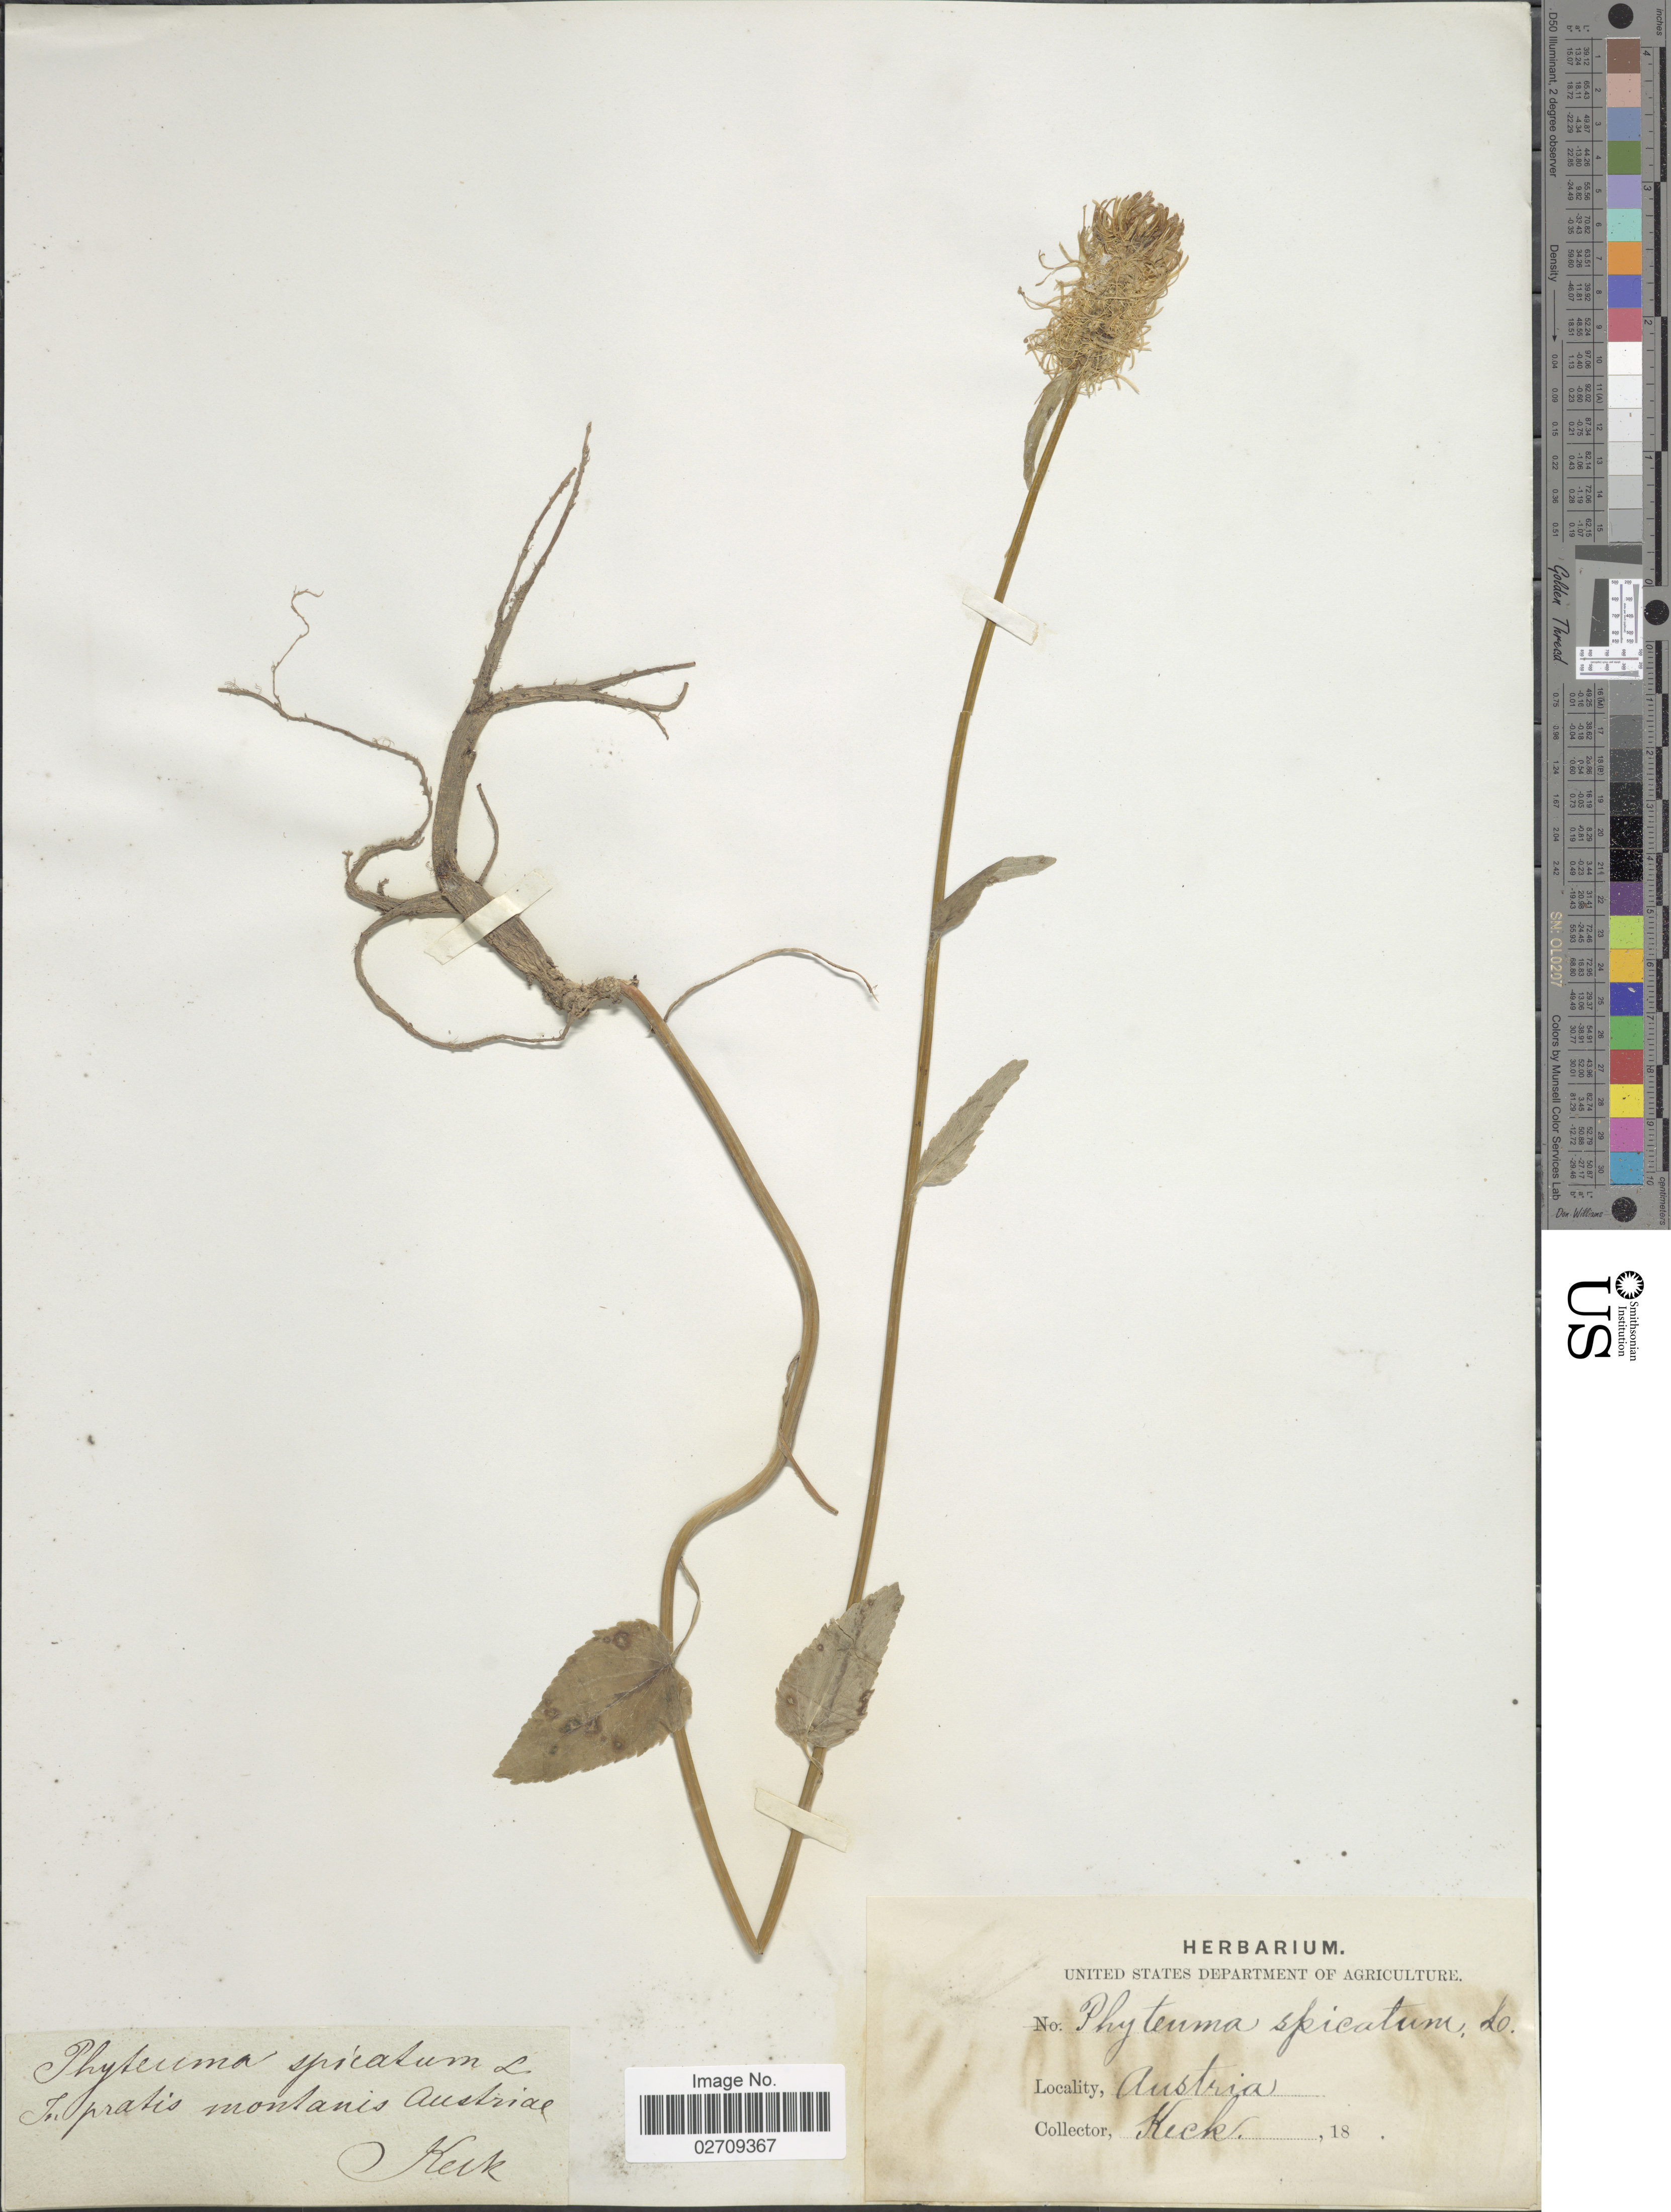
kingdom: Plantae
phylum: Tracheophyta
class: Magnoliopsida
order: Asterales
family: Campanulaceae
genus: Phyteuma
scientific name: Phyteuma spicatum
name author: L.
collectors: -- Keck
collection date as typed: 18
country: Austria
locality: In pratis montanis austriae